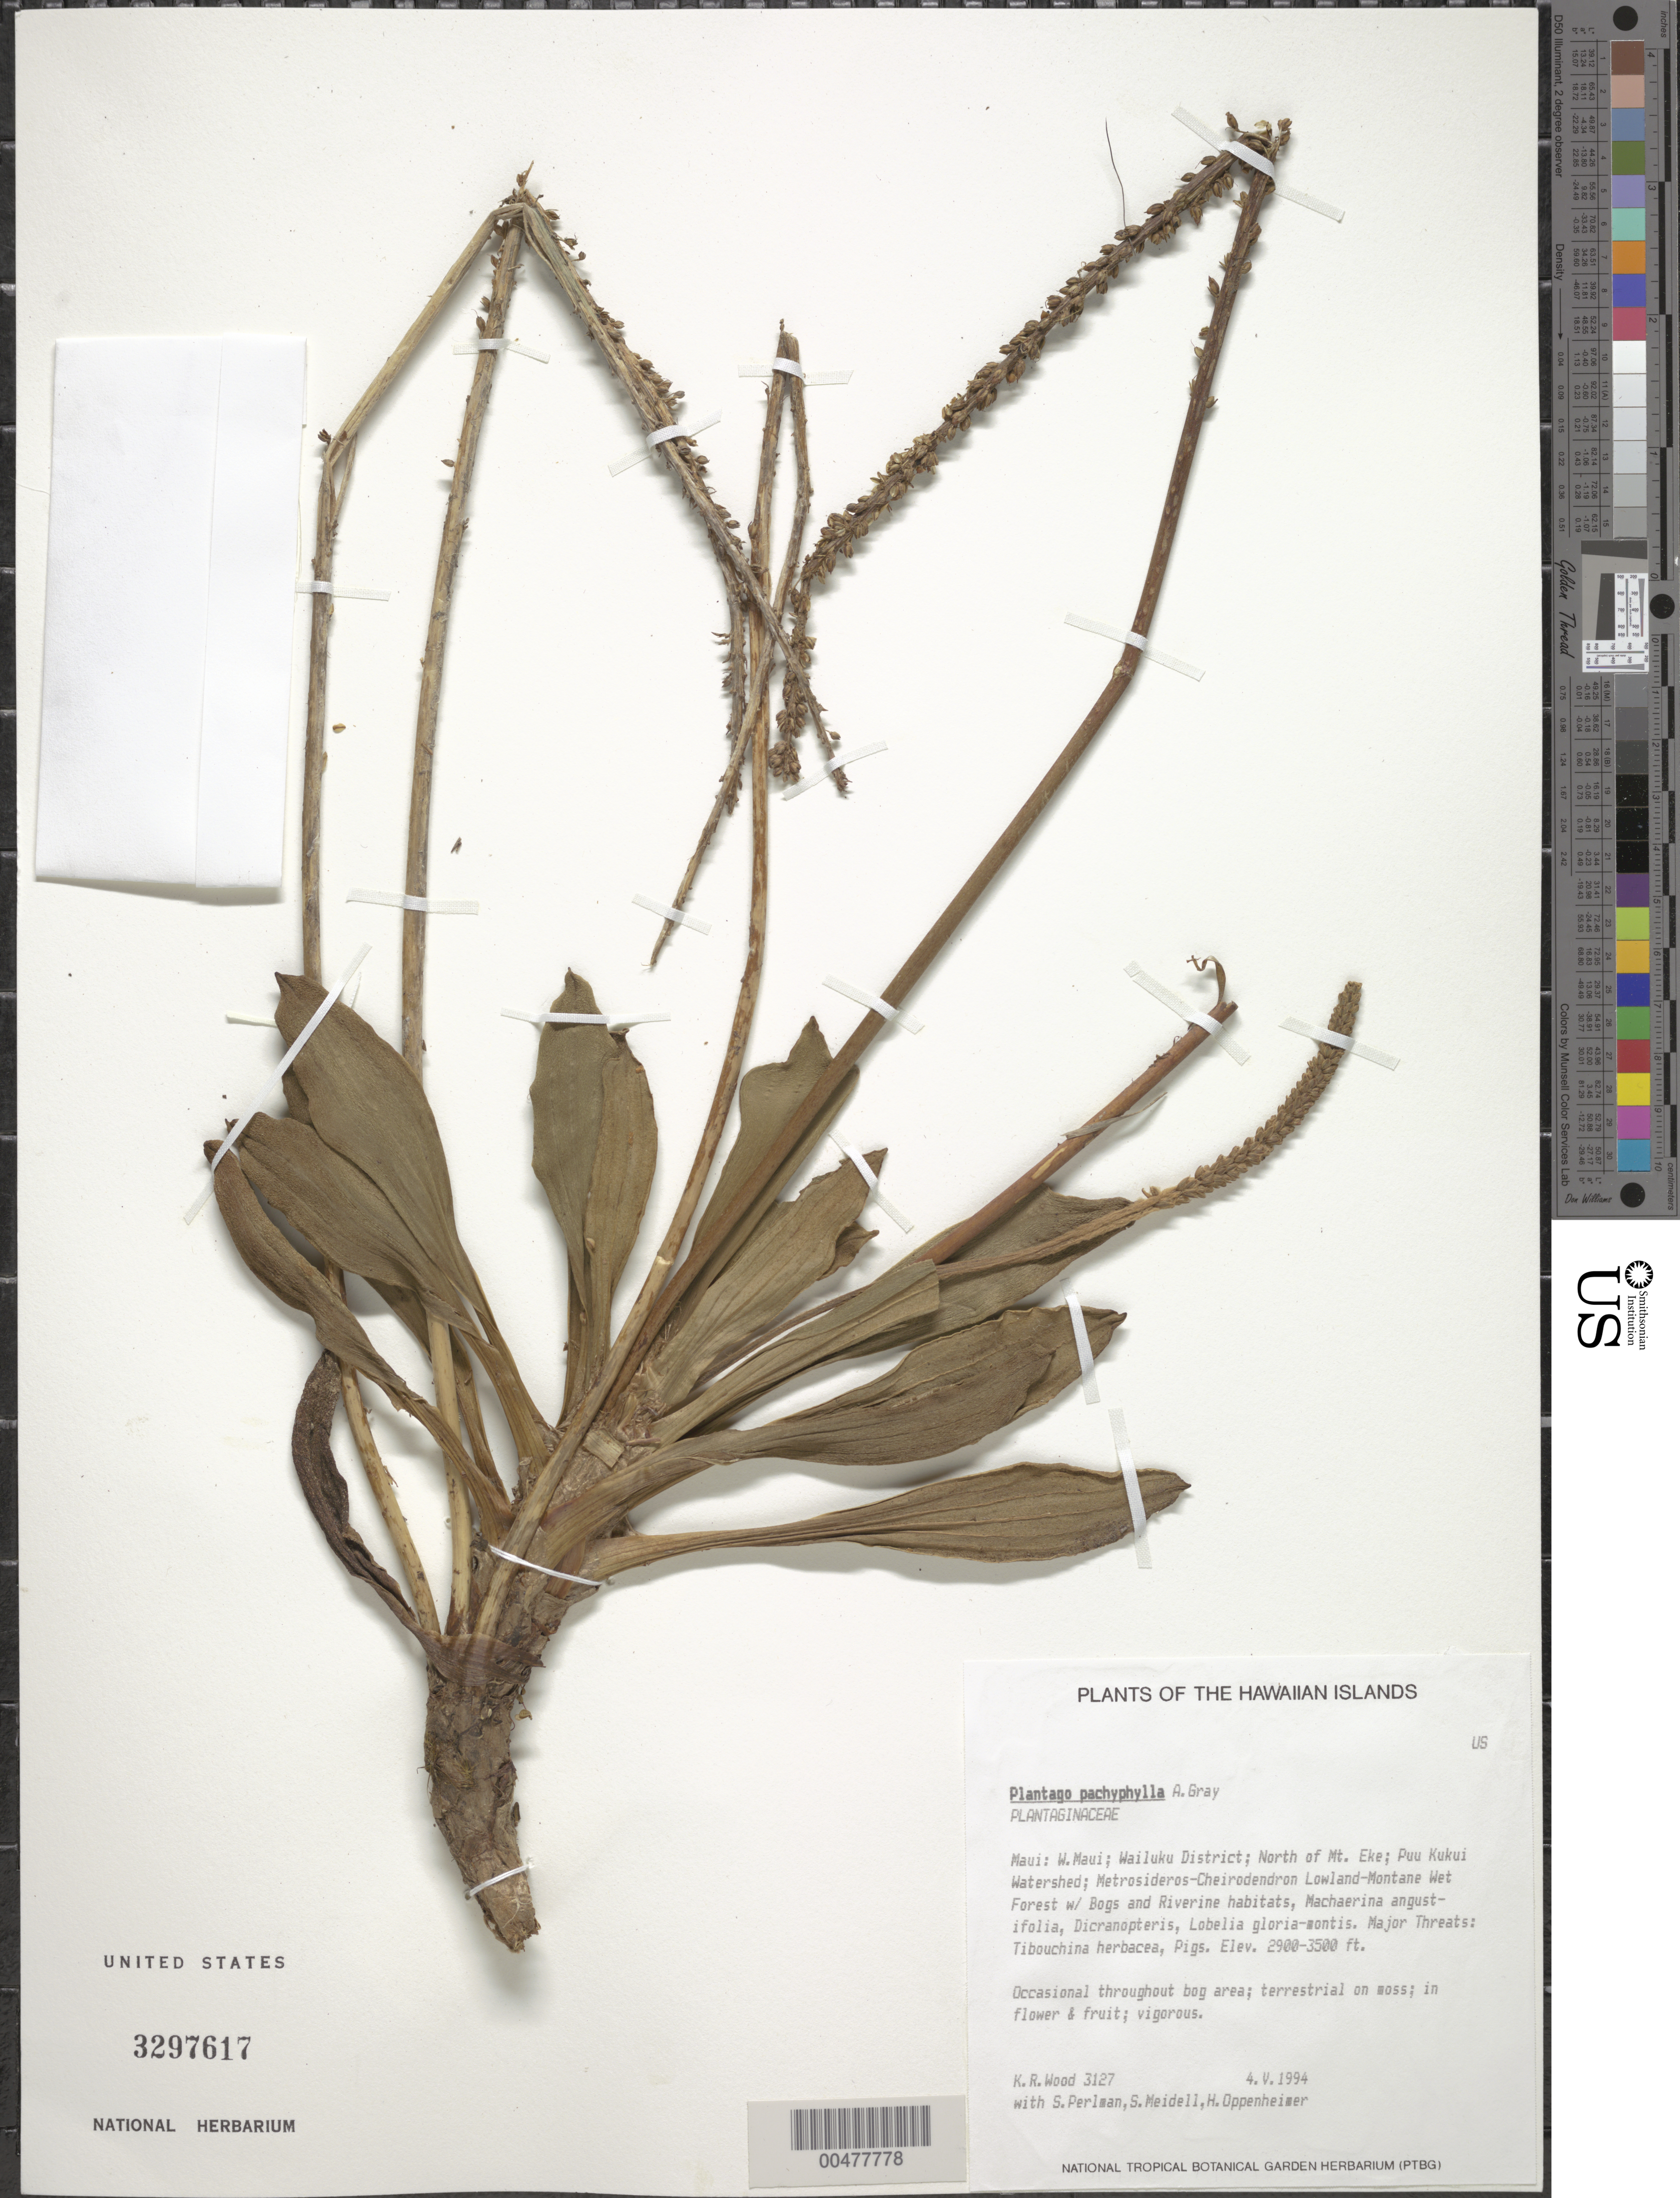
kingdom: Plantae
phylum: Tracheophyta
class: Magnoliopsida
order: Lamiales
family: Plantaginaceae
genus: Plantago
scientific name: Plantago pachyphylla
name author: A. Gray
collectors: K. R. Wood, S. P. Perlman, S. Meidell & H. Oppenheimer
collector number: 3127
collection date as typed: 4 May 1994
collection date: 1994-05-04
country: United States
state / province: Hawaii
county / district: Maui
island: Maui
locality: W Maui, Wailuku Dist., N of Mt. Eke, Puu Kukui Watershed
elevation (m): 884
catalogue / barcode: US 3297617